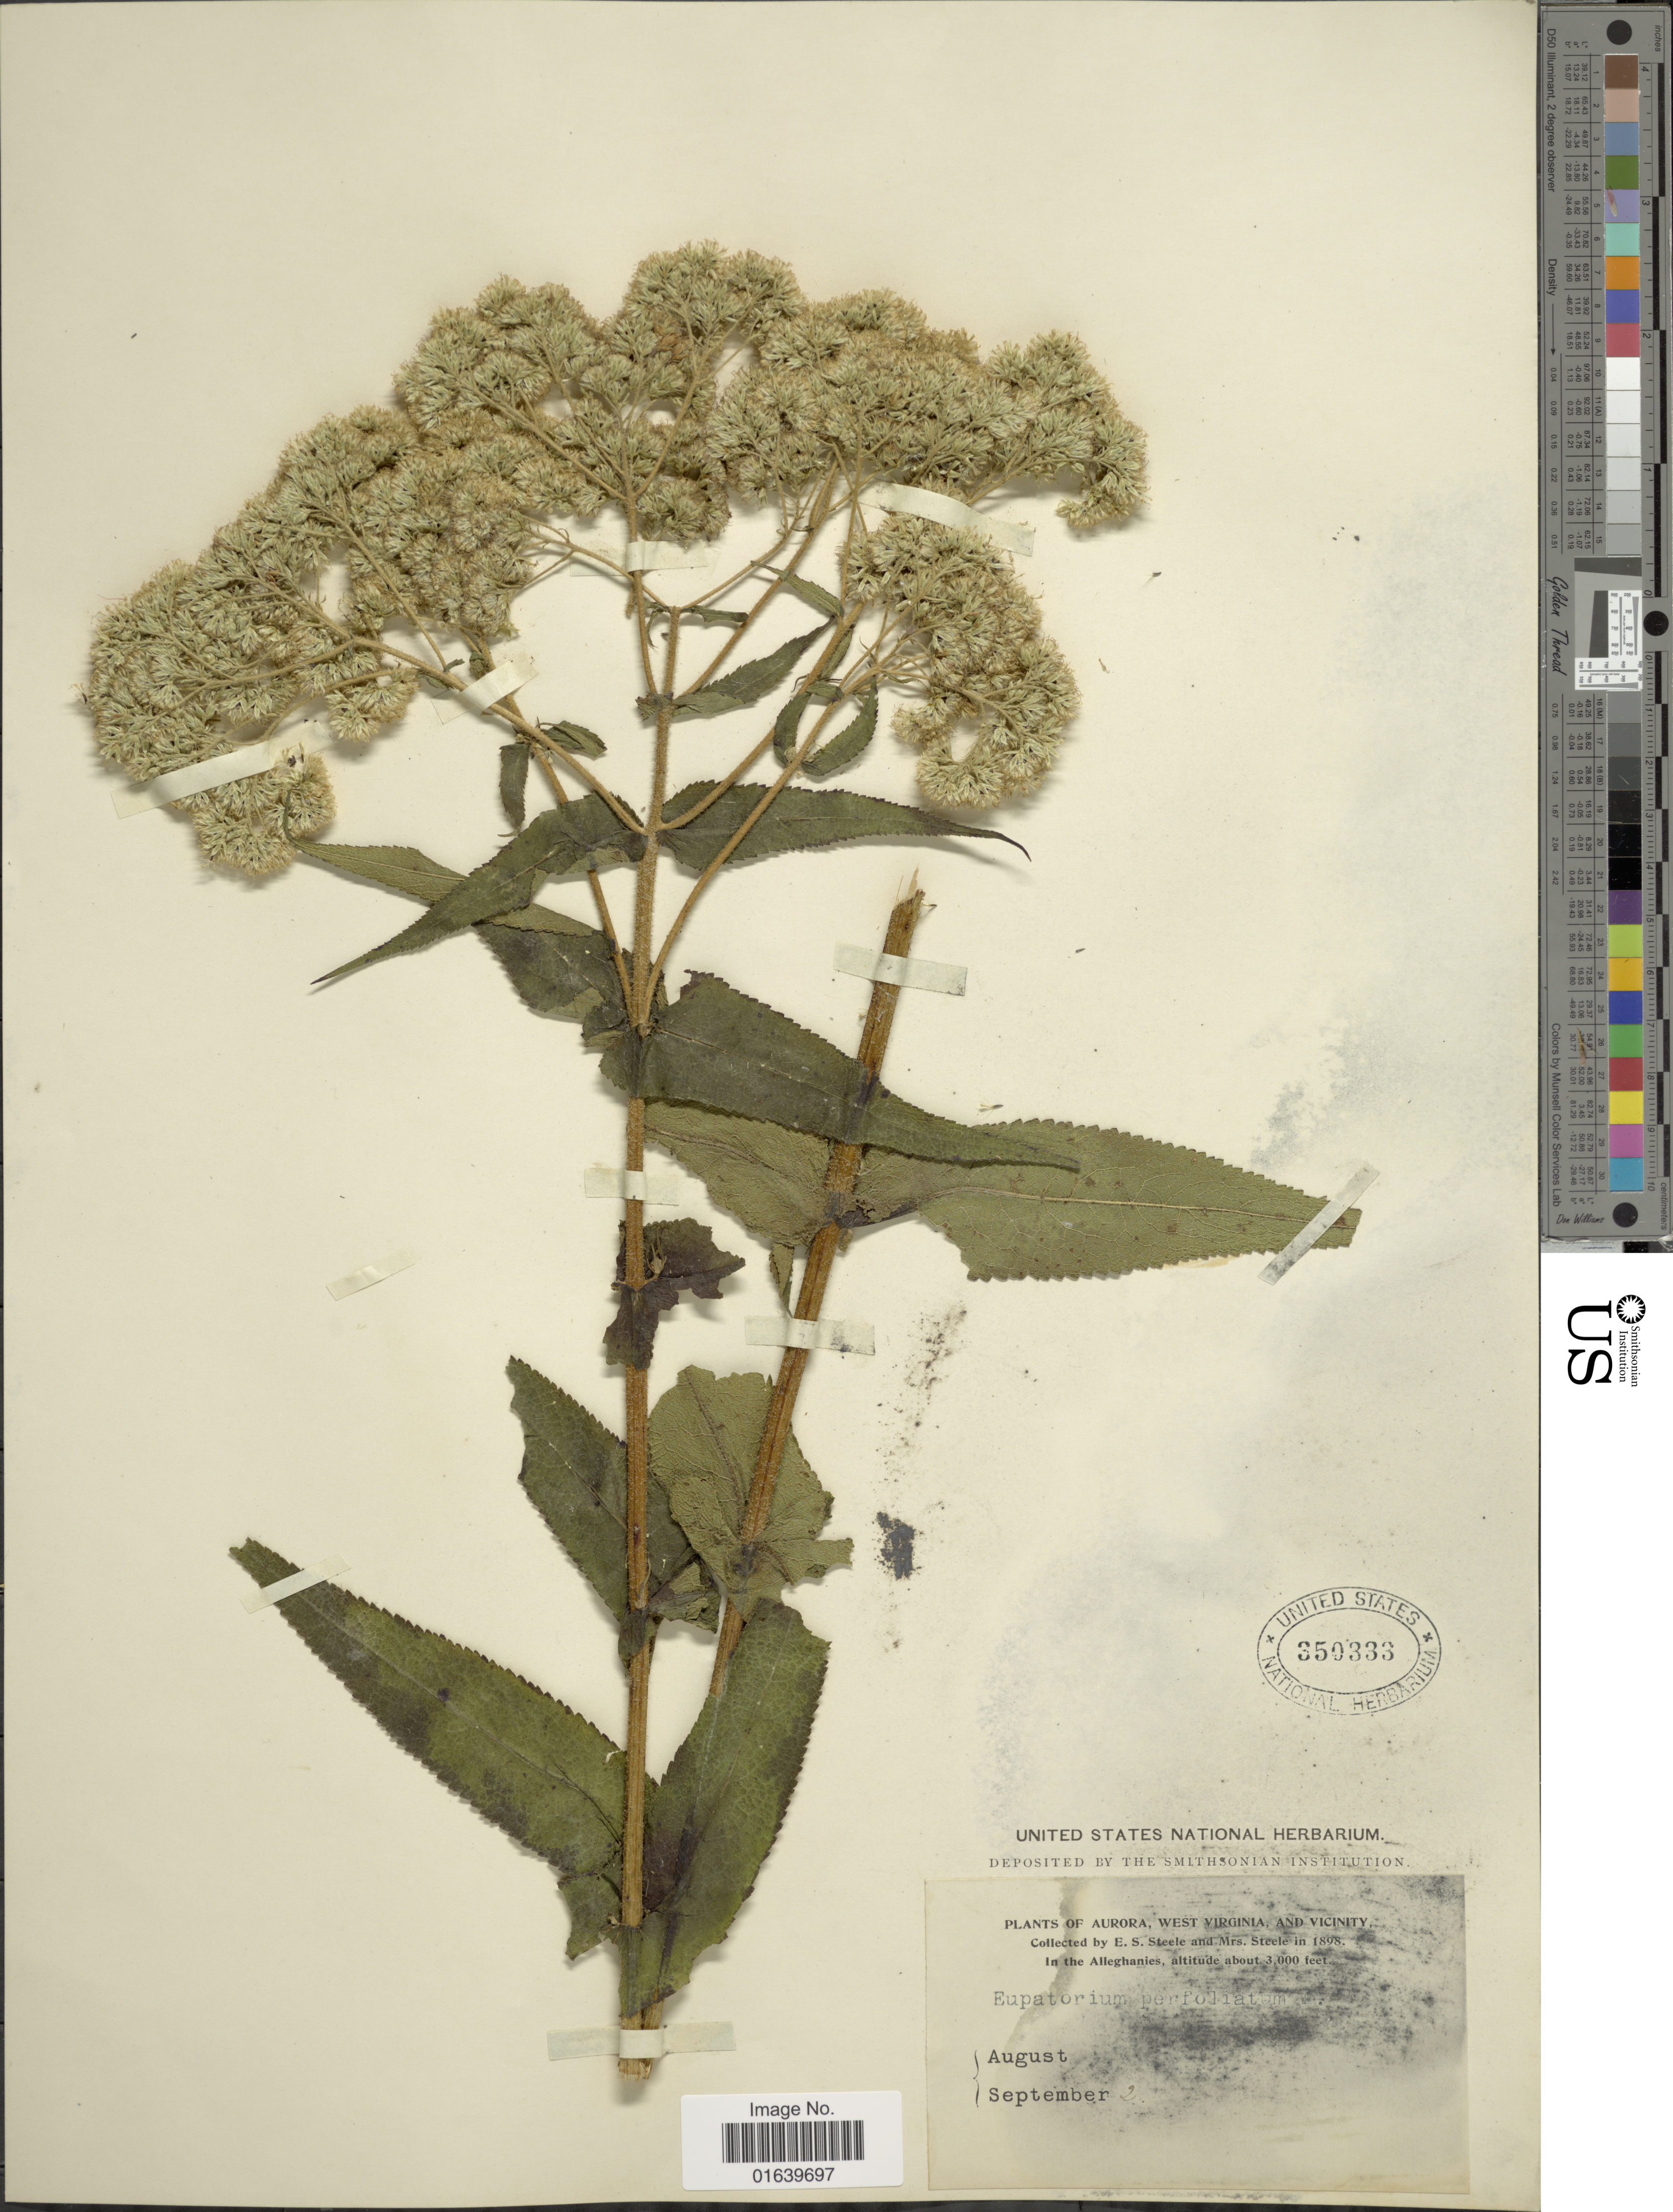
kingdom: Plantae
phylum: Tracheophyta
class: Magnoliopsida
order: Asterales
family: Asteraceae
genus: Eupatorium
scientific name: Eupatorium perfoliatum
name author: L.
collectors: E. Steele & Mrs. E. S. Steele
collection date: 1898-08/1898-09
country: United States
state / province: West Virginia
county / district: Preston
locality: Aurora, West Virginia and vicinity.in the Alleghanies.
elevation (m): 914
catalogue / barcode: US 359333